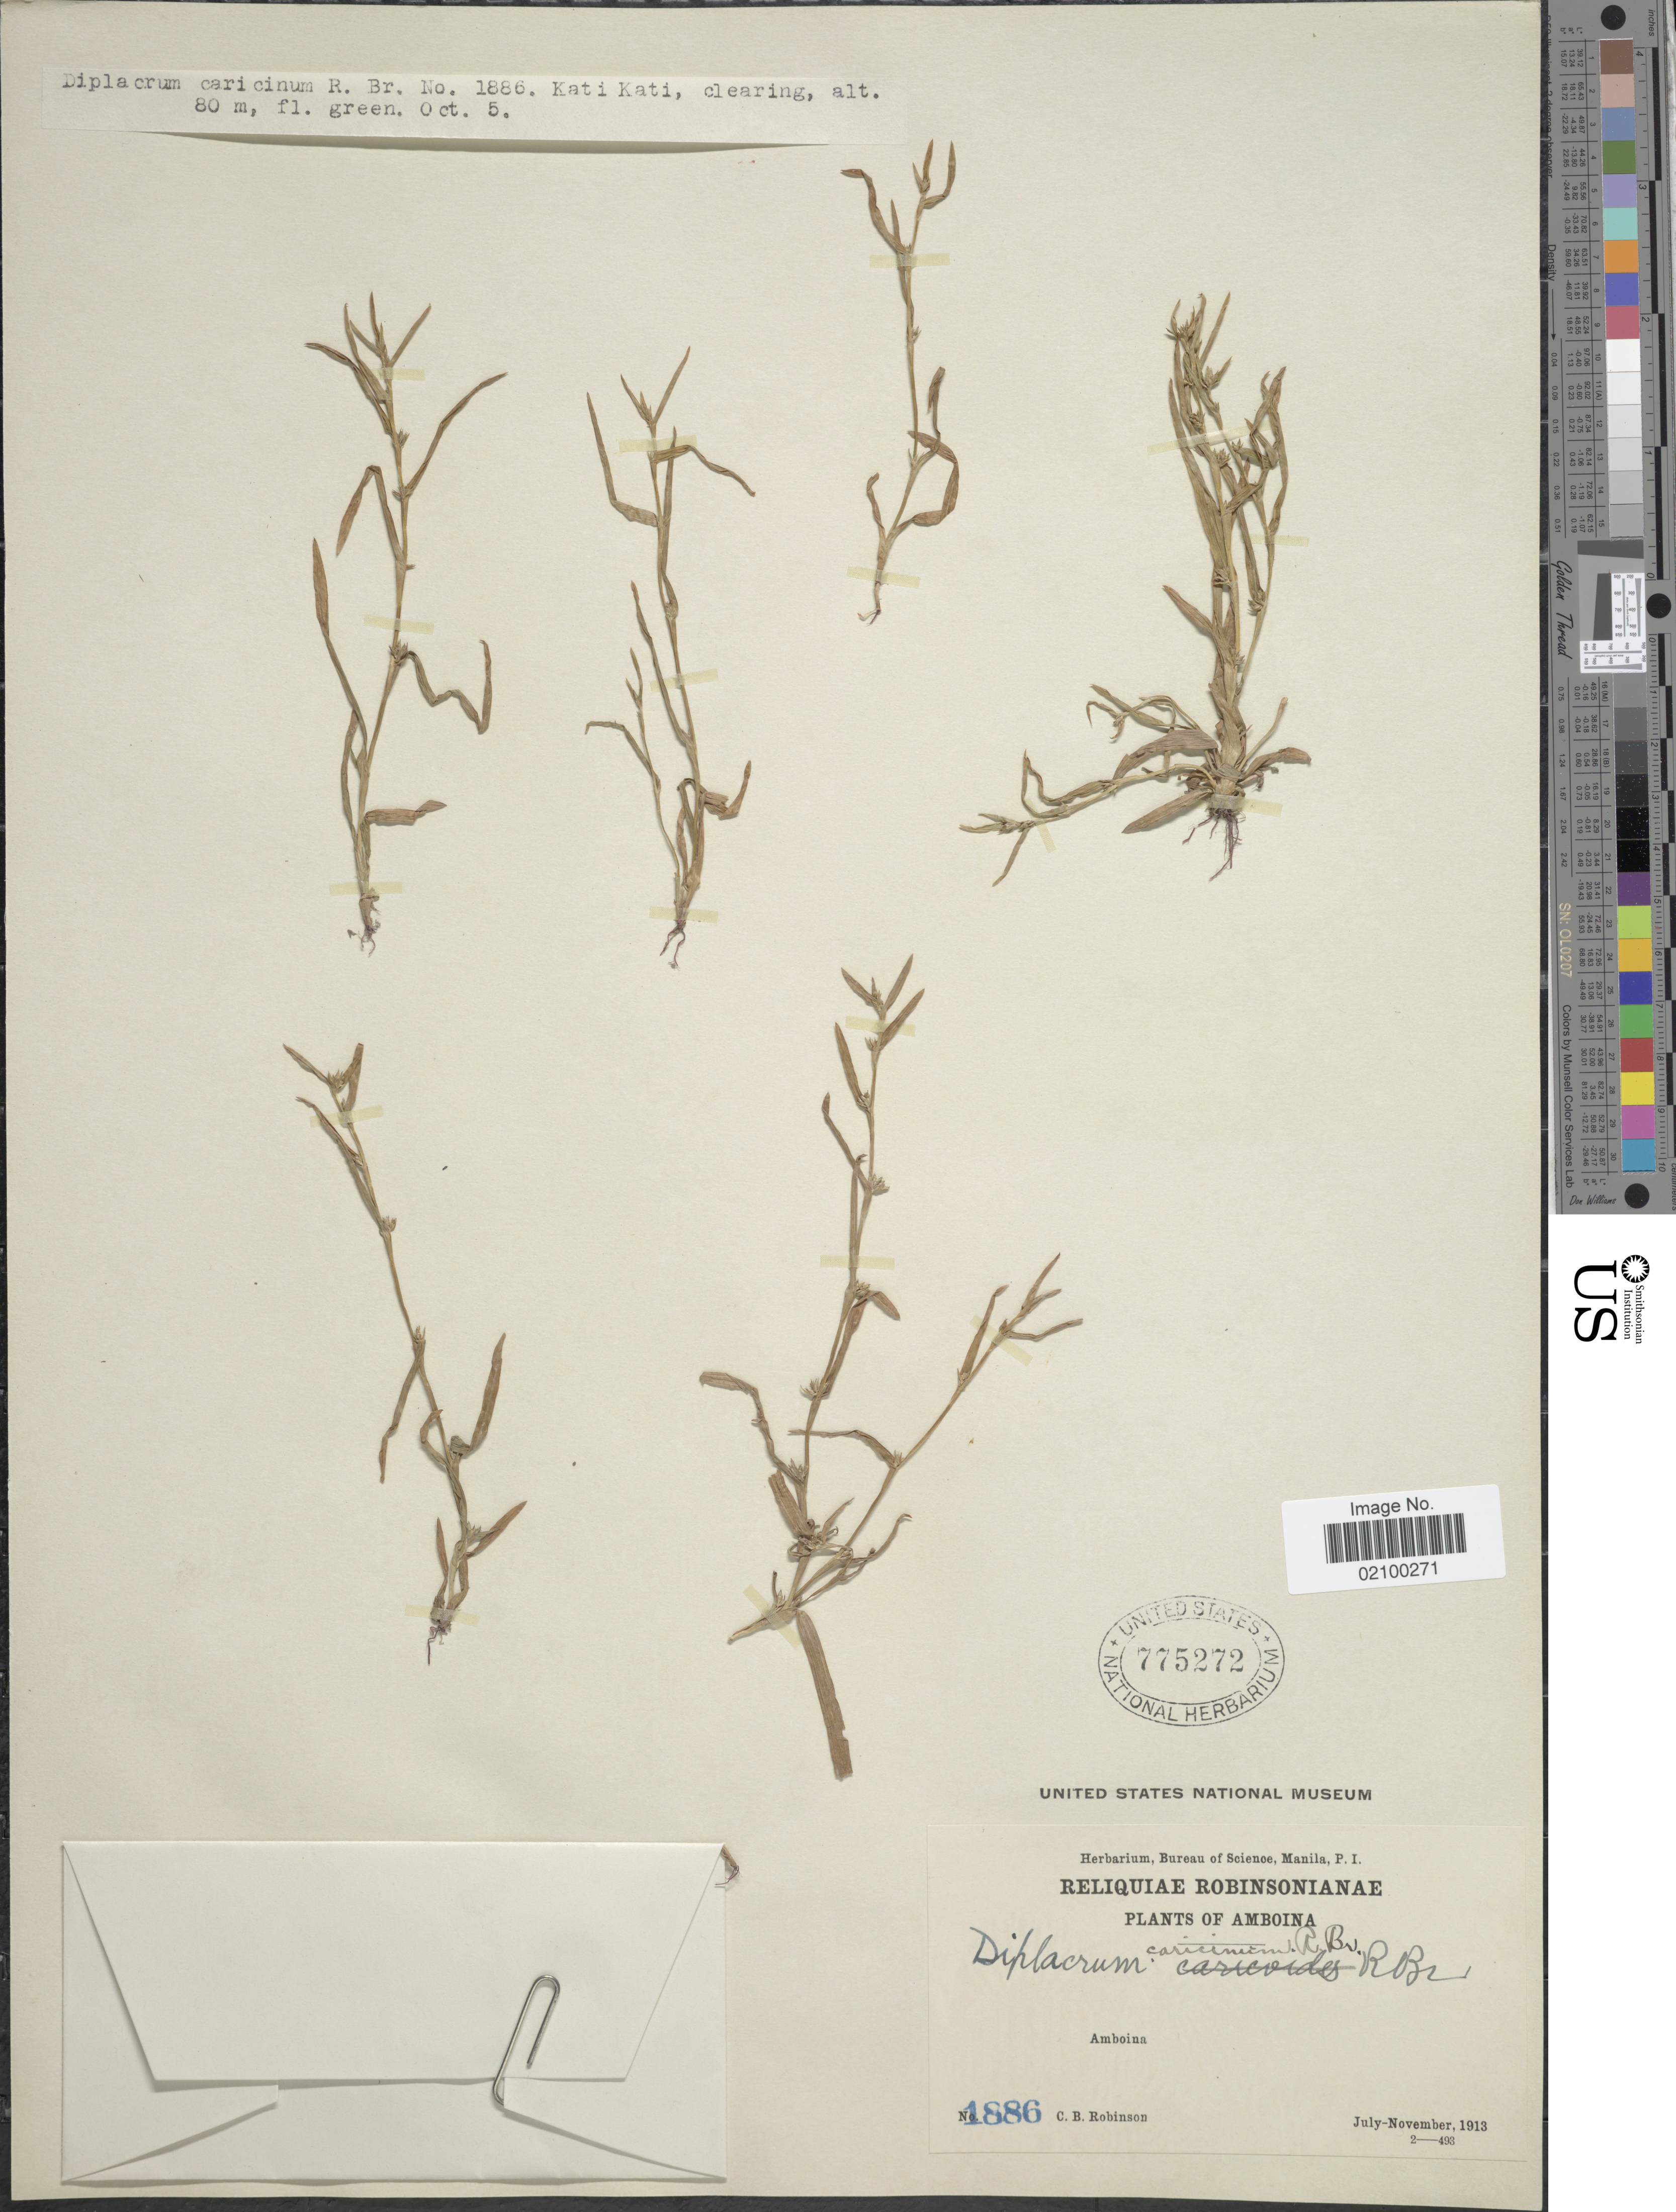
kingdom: Plantae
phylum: Tracheophyta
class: Liliopsida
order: Poales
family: Cyperaceae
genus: Diplacrum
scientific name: Diplacrum caricinum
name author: R. Br.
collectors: C. Robinson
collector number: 1886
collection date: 1913-10-05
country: Indonesia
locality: Amboina, Kati Kati.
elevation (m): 80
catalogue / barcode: US 775272